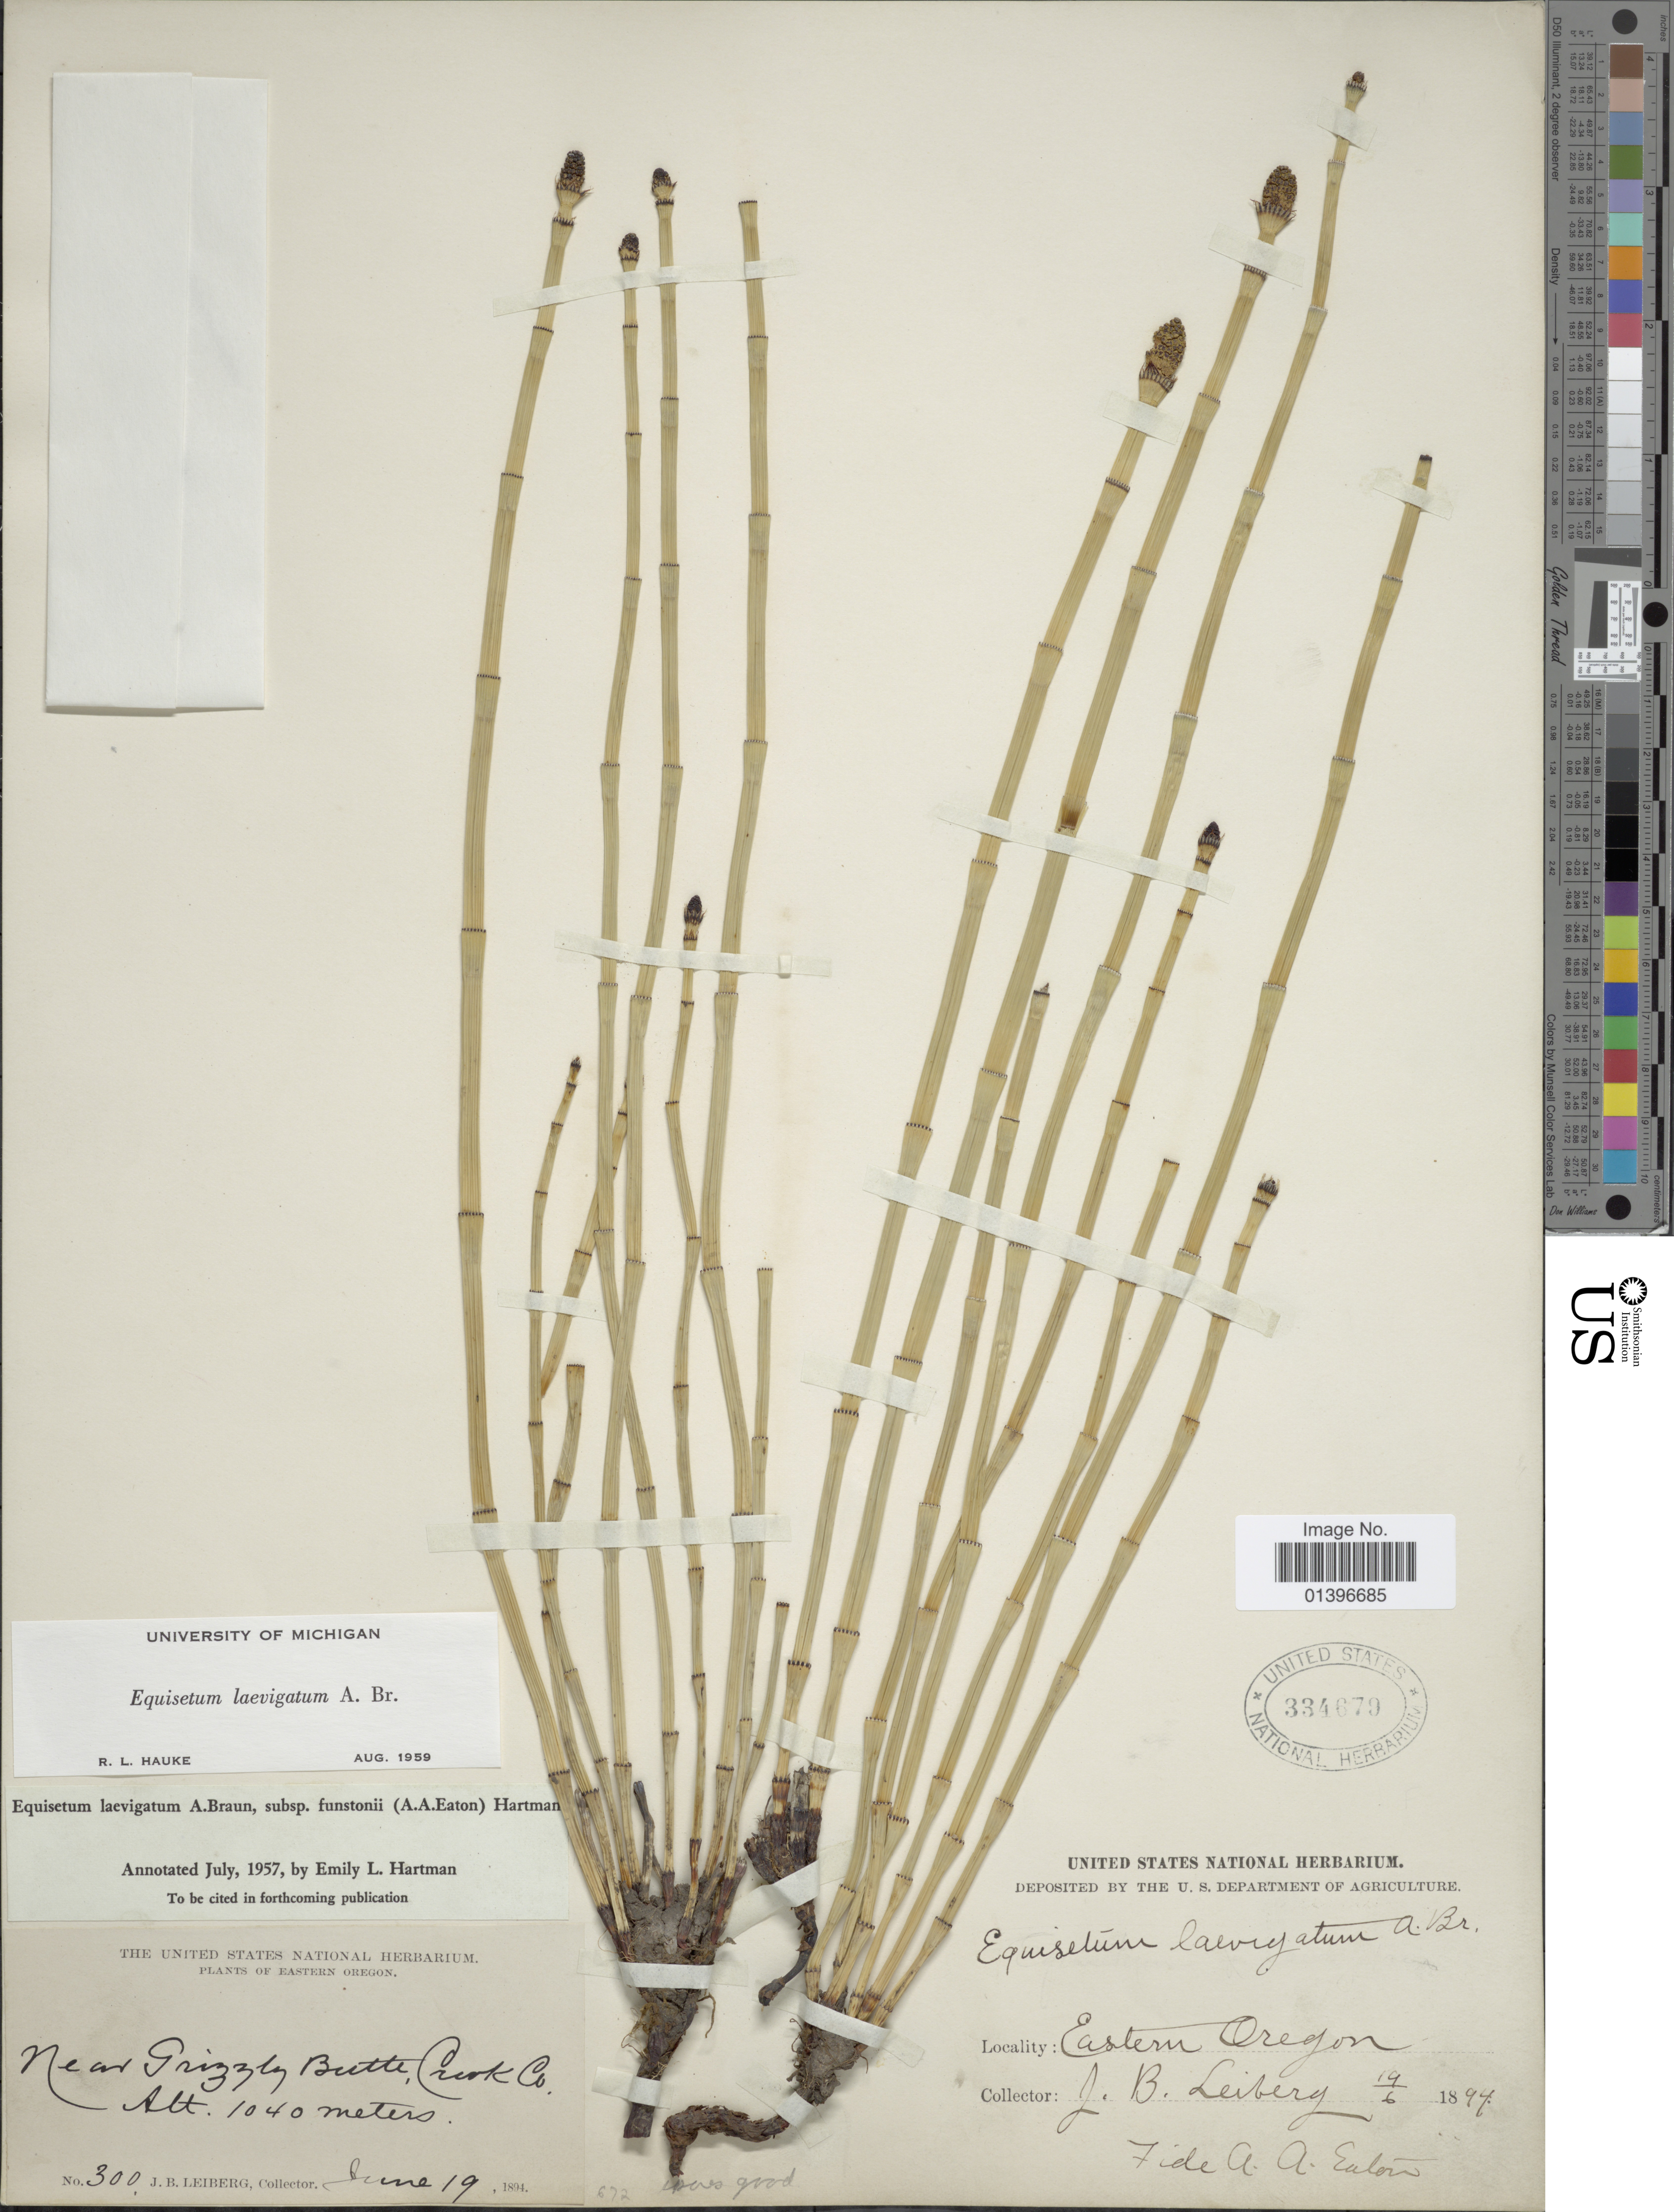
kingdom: Plantae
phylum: Tracheophyta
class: Polypodiopsida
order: Equisetales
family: Equisetaceae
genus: Equisetum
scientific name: Equisetum laevigatum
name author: A. Braun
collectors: J. B. Leiberg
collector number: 300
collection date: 1894-06-19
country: United States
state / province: Oregon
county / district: Crook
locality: Eastern Oregon. Near Grizzly Butte, Crook Co.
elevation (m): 1040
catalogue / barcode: US 334679